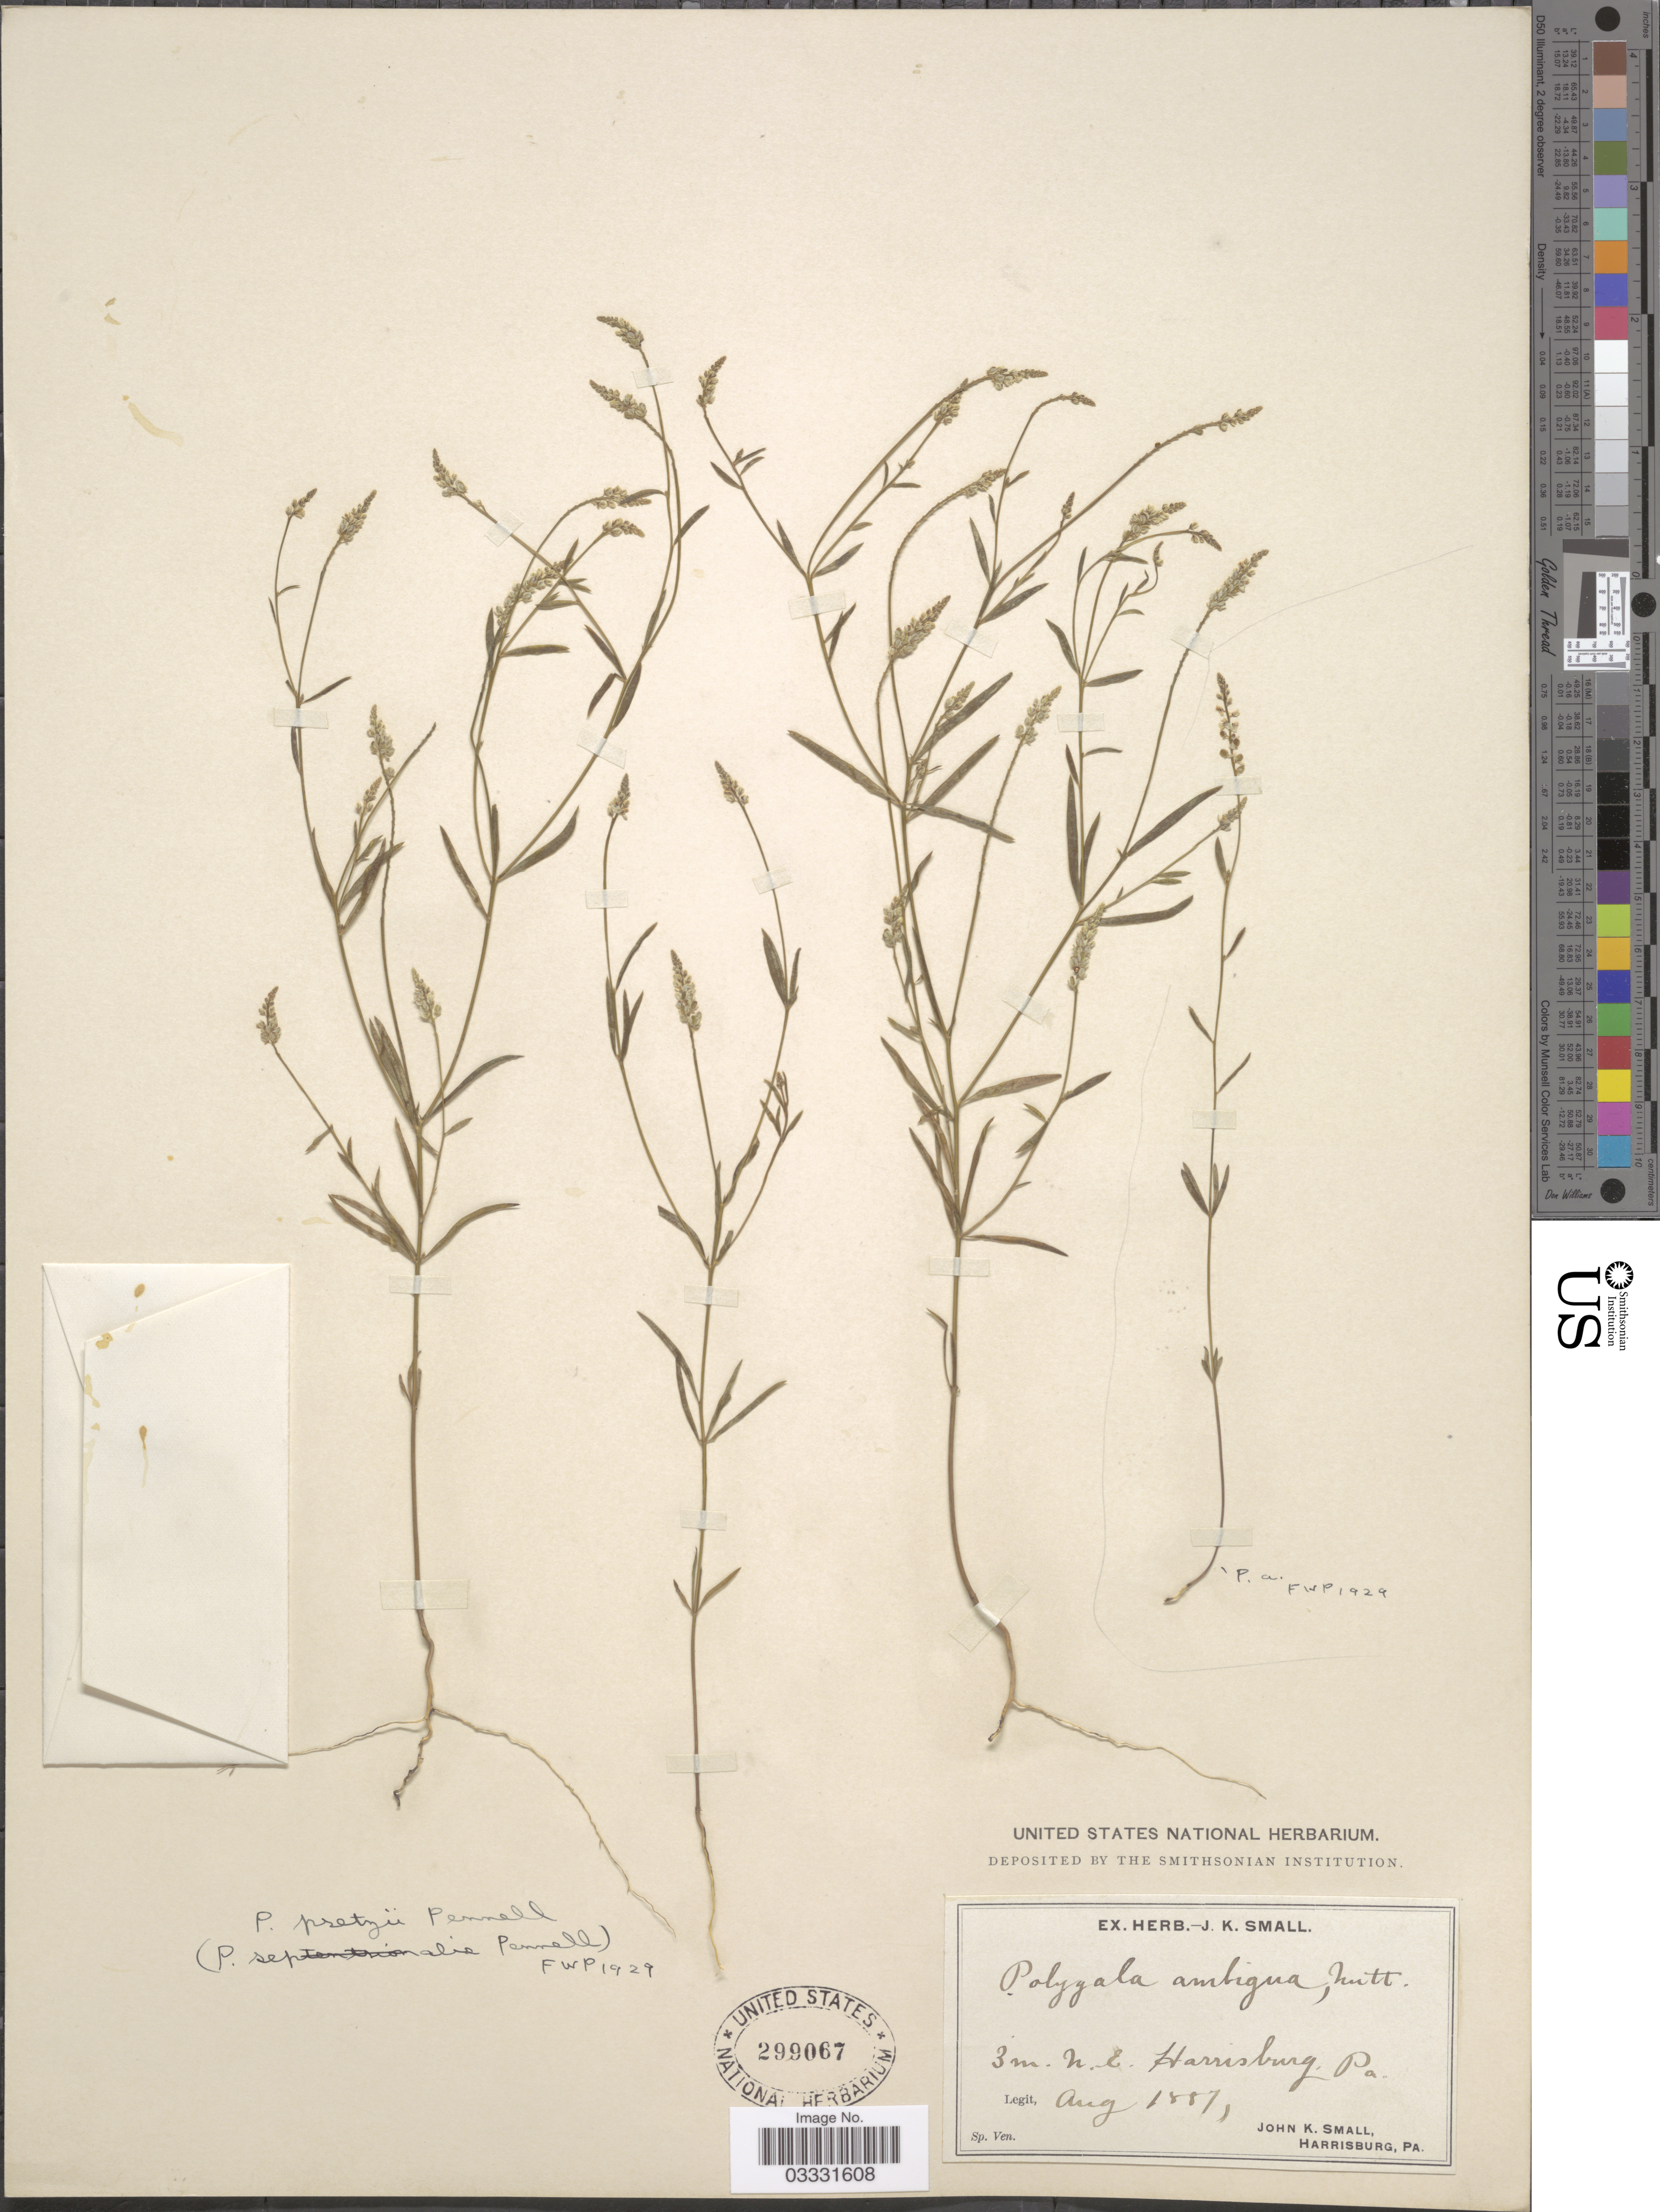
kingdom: Plantae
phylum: Tracheophyta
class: Magnoliopsida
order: Fabales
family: Polygalaceae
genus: Polygala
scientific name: Polygala pretzii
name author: Pennell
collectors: J. K. Small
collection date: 1887-08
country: United States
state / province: Pennsylvania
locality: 3 m. N. E. Harrisburg.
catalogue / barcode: US 299067